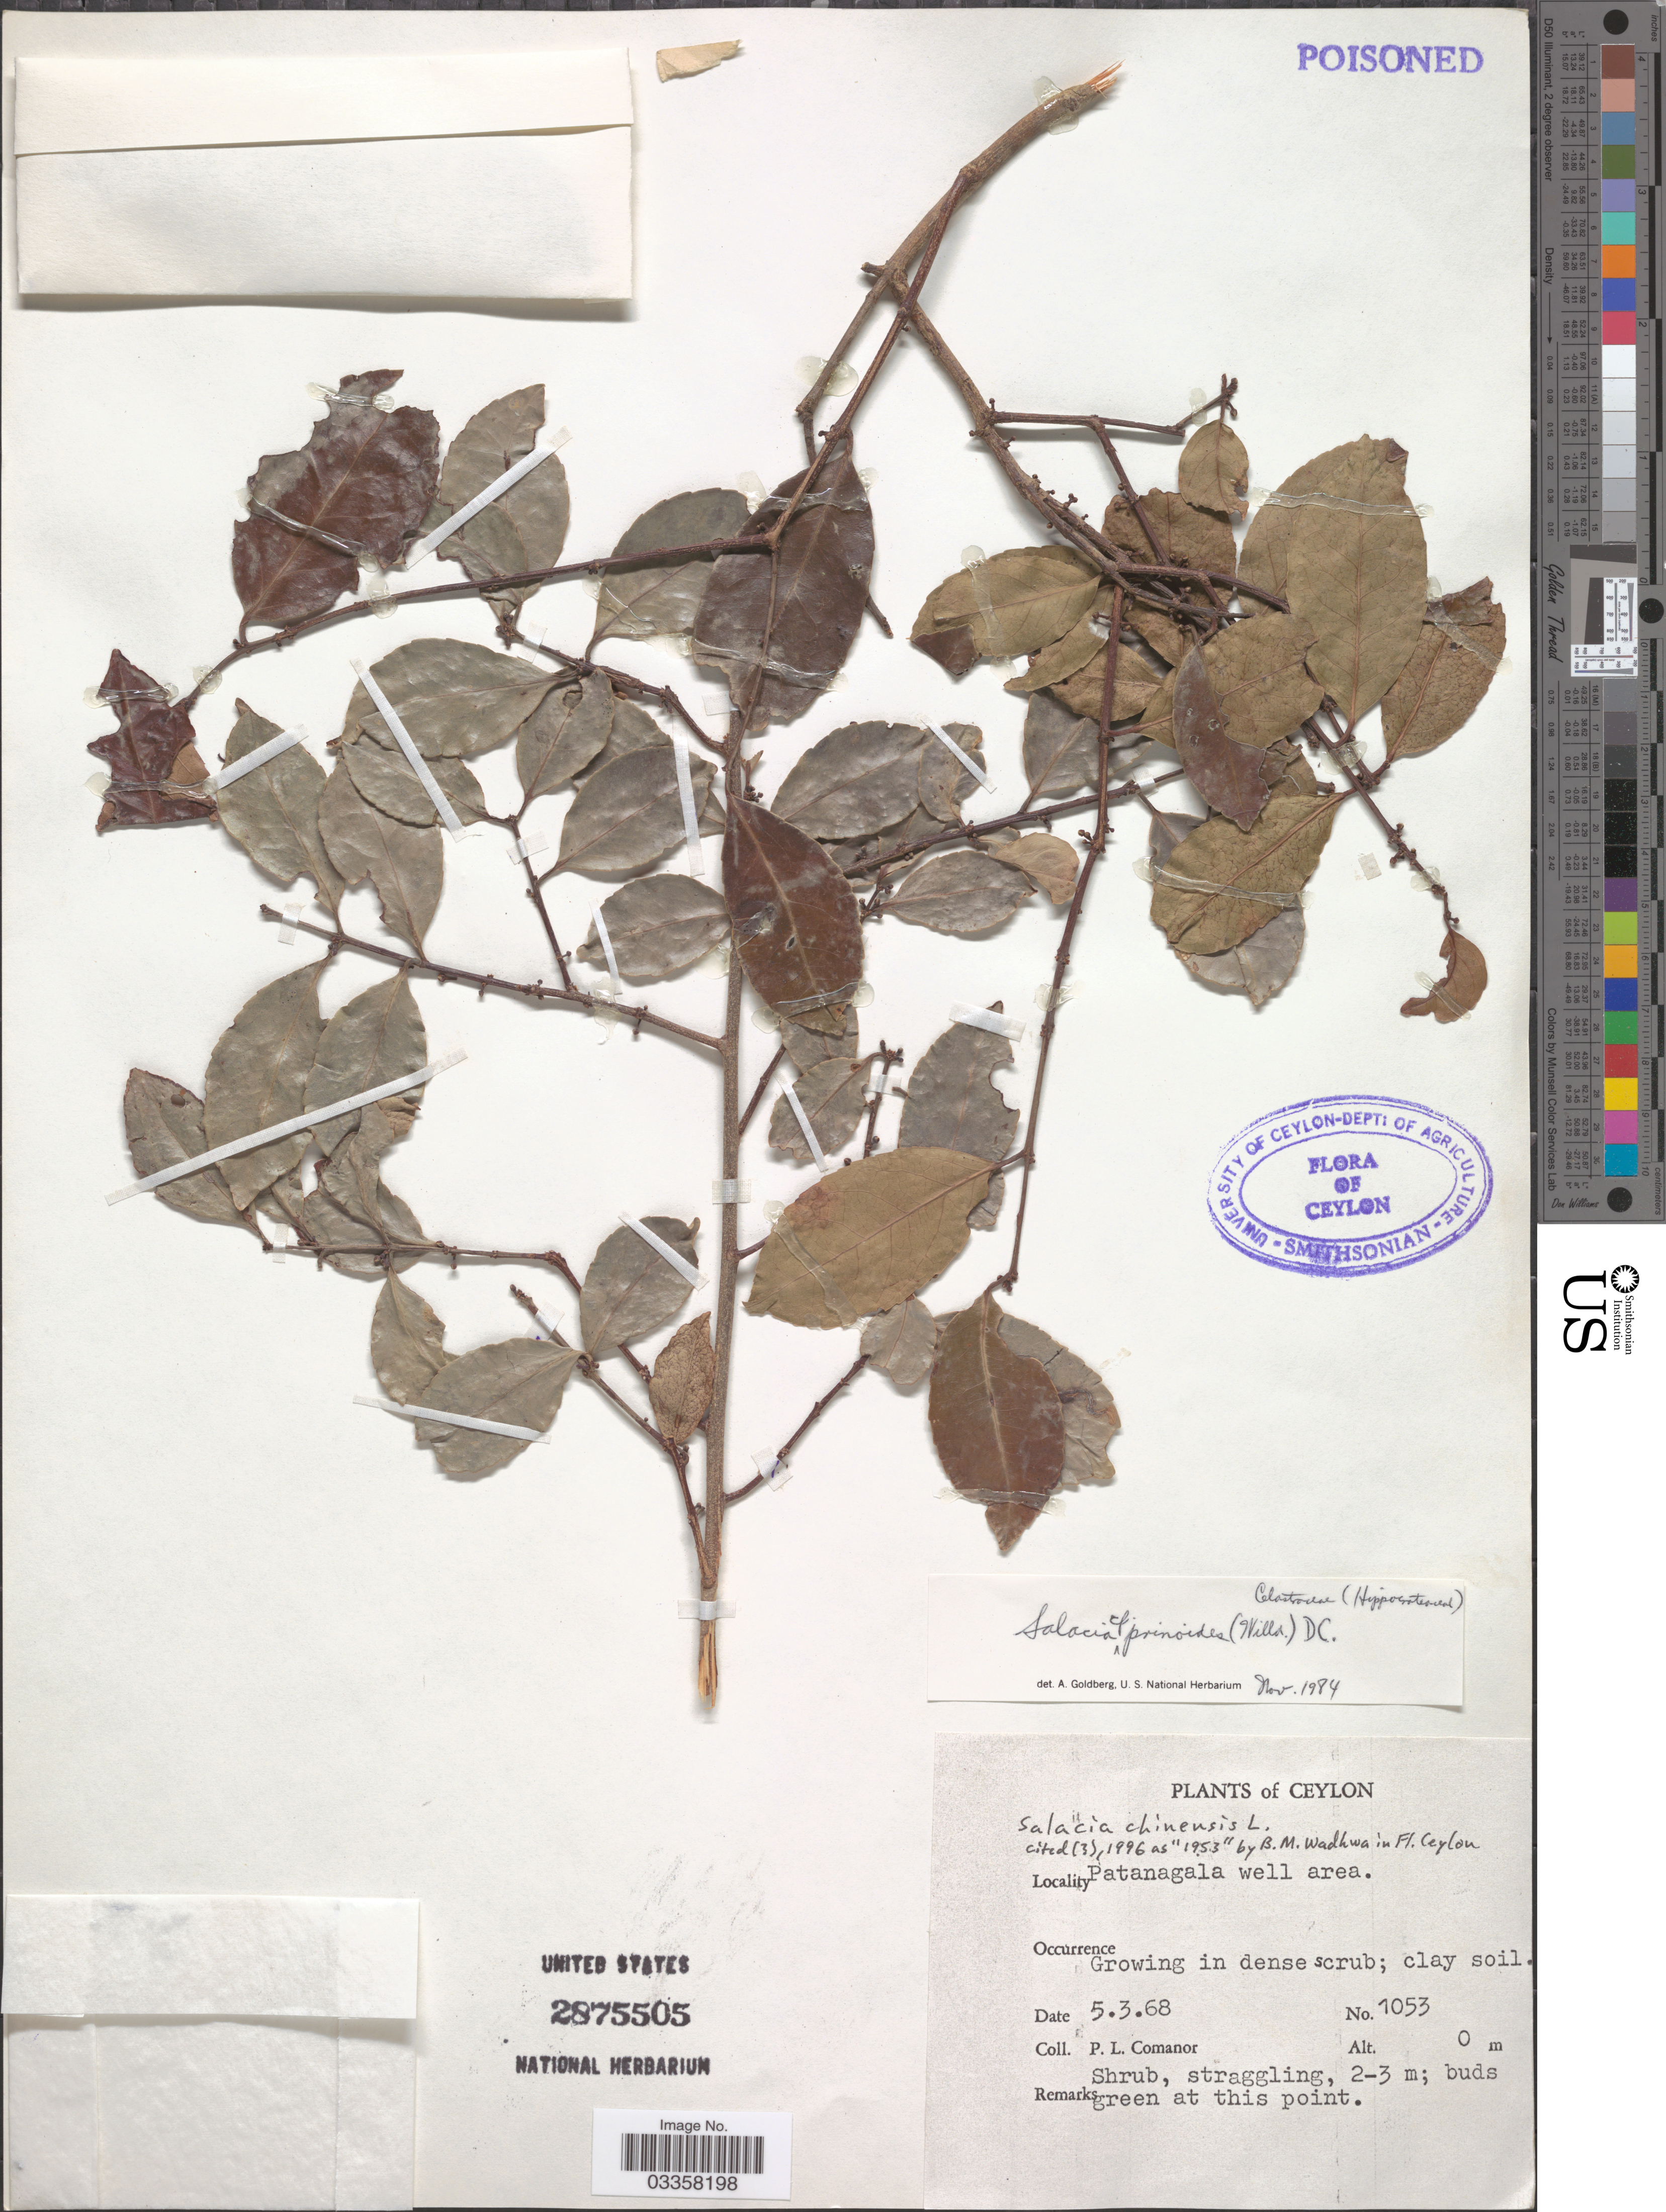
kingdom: Plantae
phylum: Tracheophyta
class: Magnoliopsida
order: Celastrales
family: Celastraceae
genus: Salacia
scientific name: Salacia chinensis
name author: L.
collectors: P. Comanor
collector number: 1053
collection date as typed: Transcribed d/m/y: 5/3/68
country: Sri Lanka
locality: Ceylon, Patanagala well area.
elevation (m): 0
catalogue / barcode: US 2875505